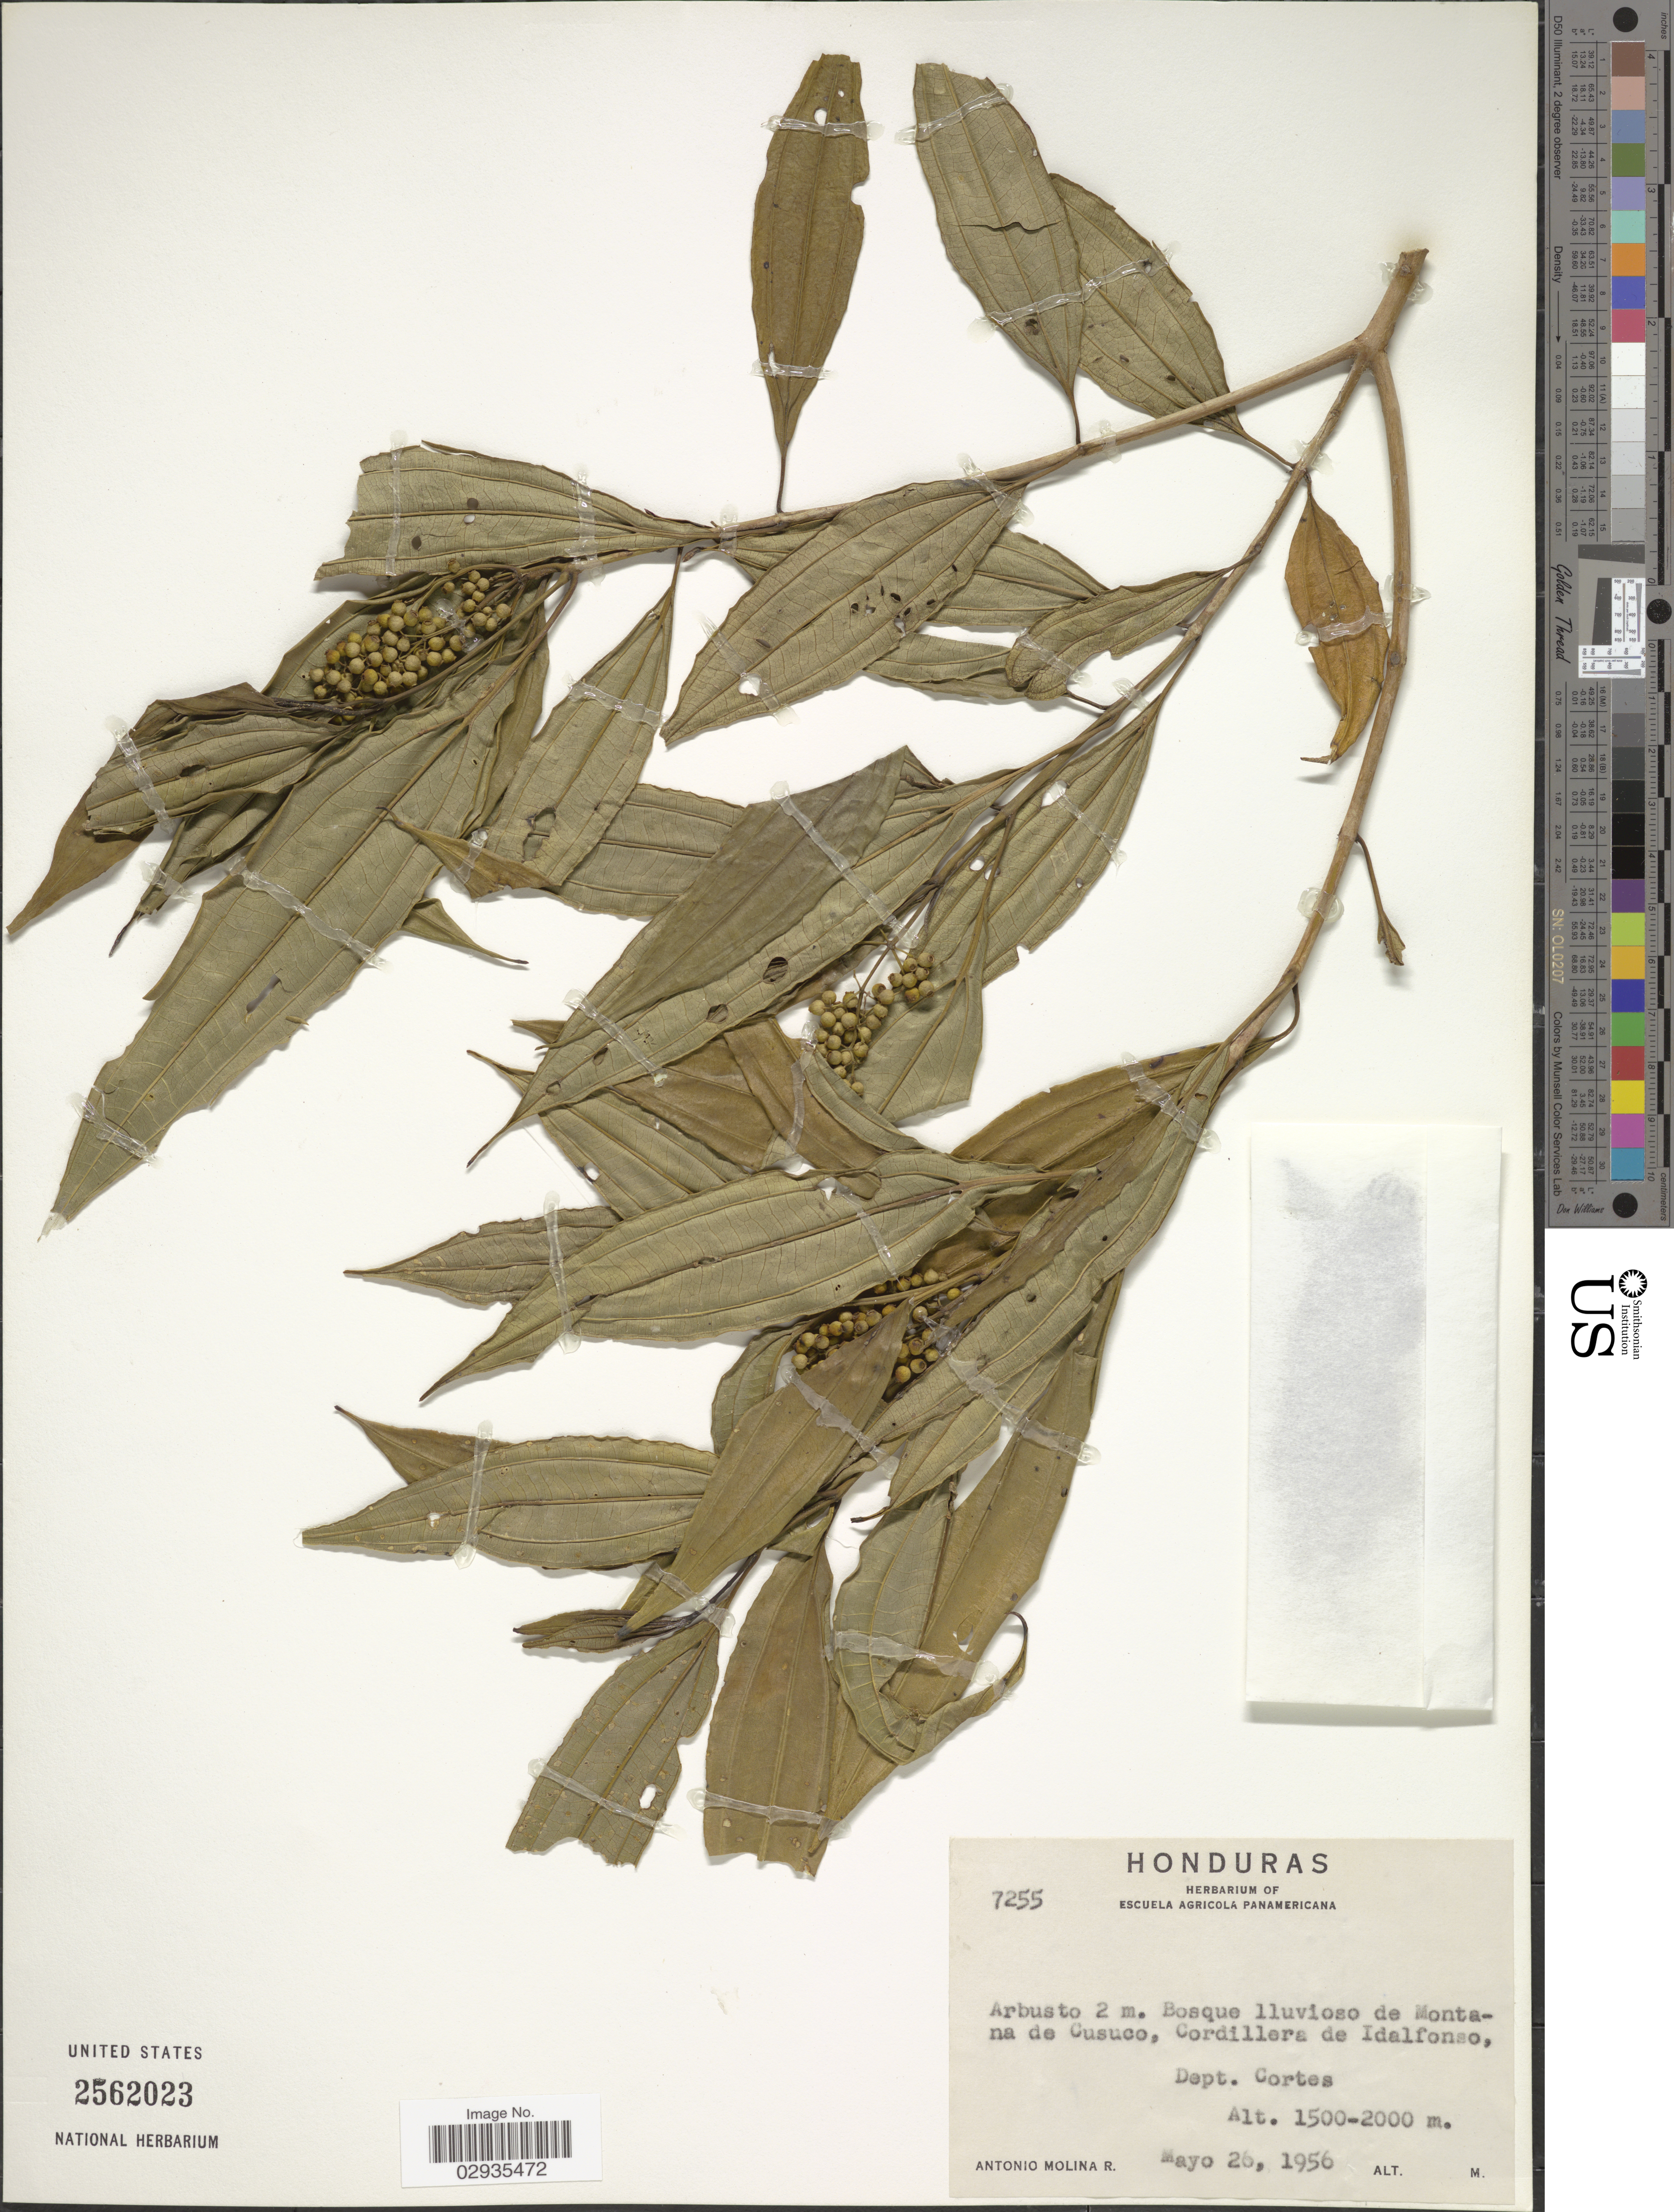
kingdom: Plantae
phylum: Tracheophyta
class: Magnoliopsida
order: Myrtales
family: Melastomataceae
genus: Miconia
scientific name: Miconia sp.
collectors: A. Molina R.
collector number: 7255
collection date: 1956-05-26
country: Honduras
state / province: Cortés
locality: Bosque Iluvioso de Montana de Cusuco, Cordillera de Idalfono, Dept. Cortes.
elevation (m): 1500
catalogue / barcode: US 2562023